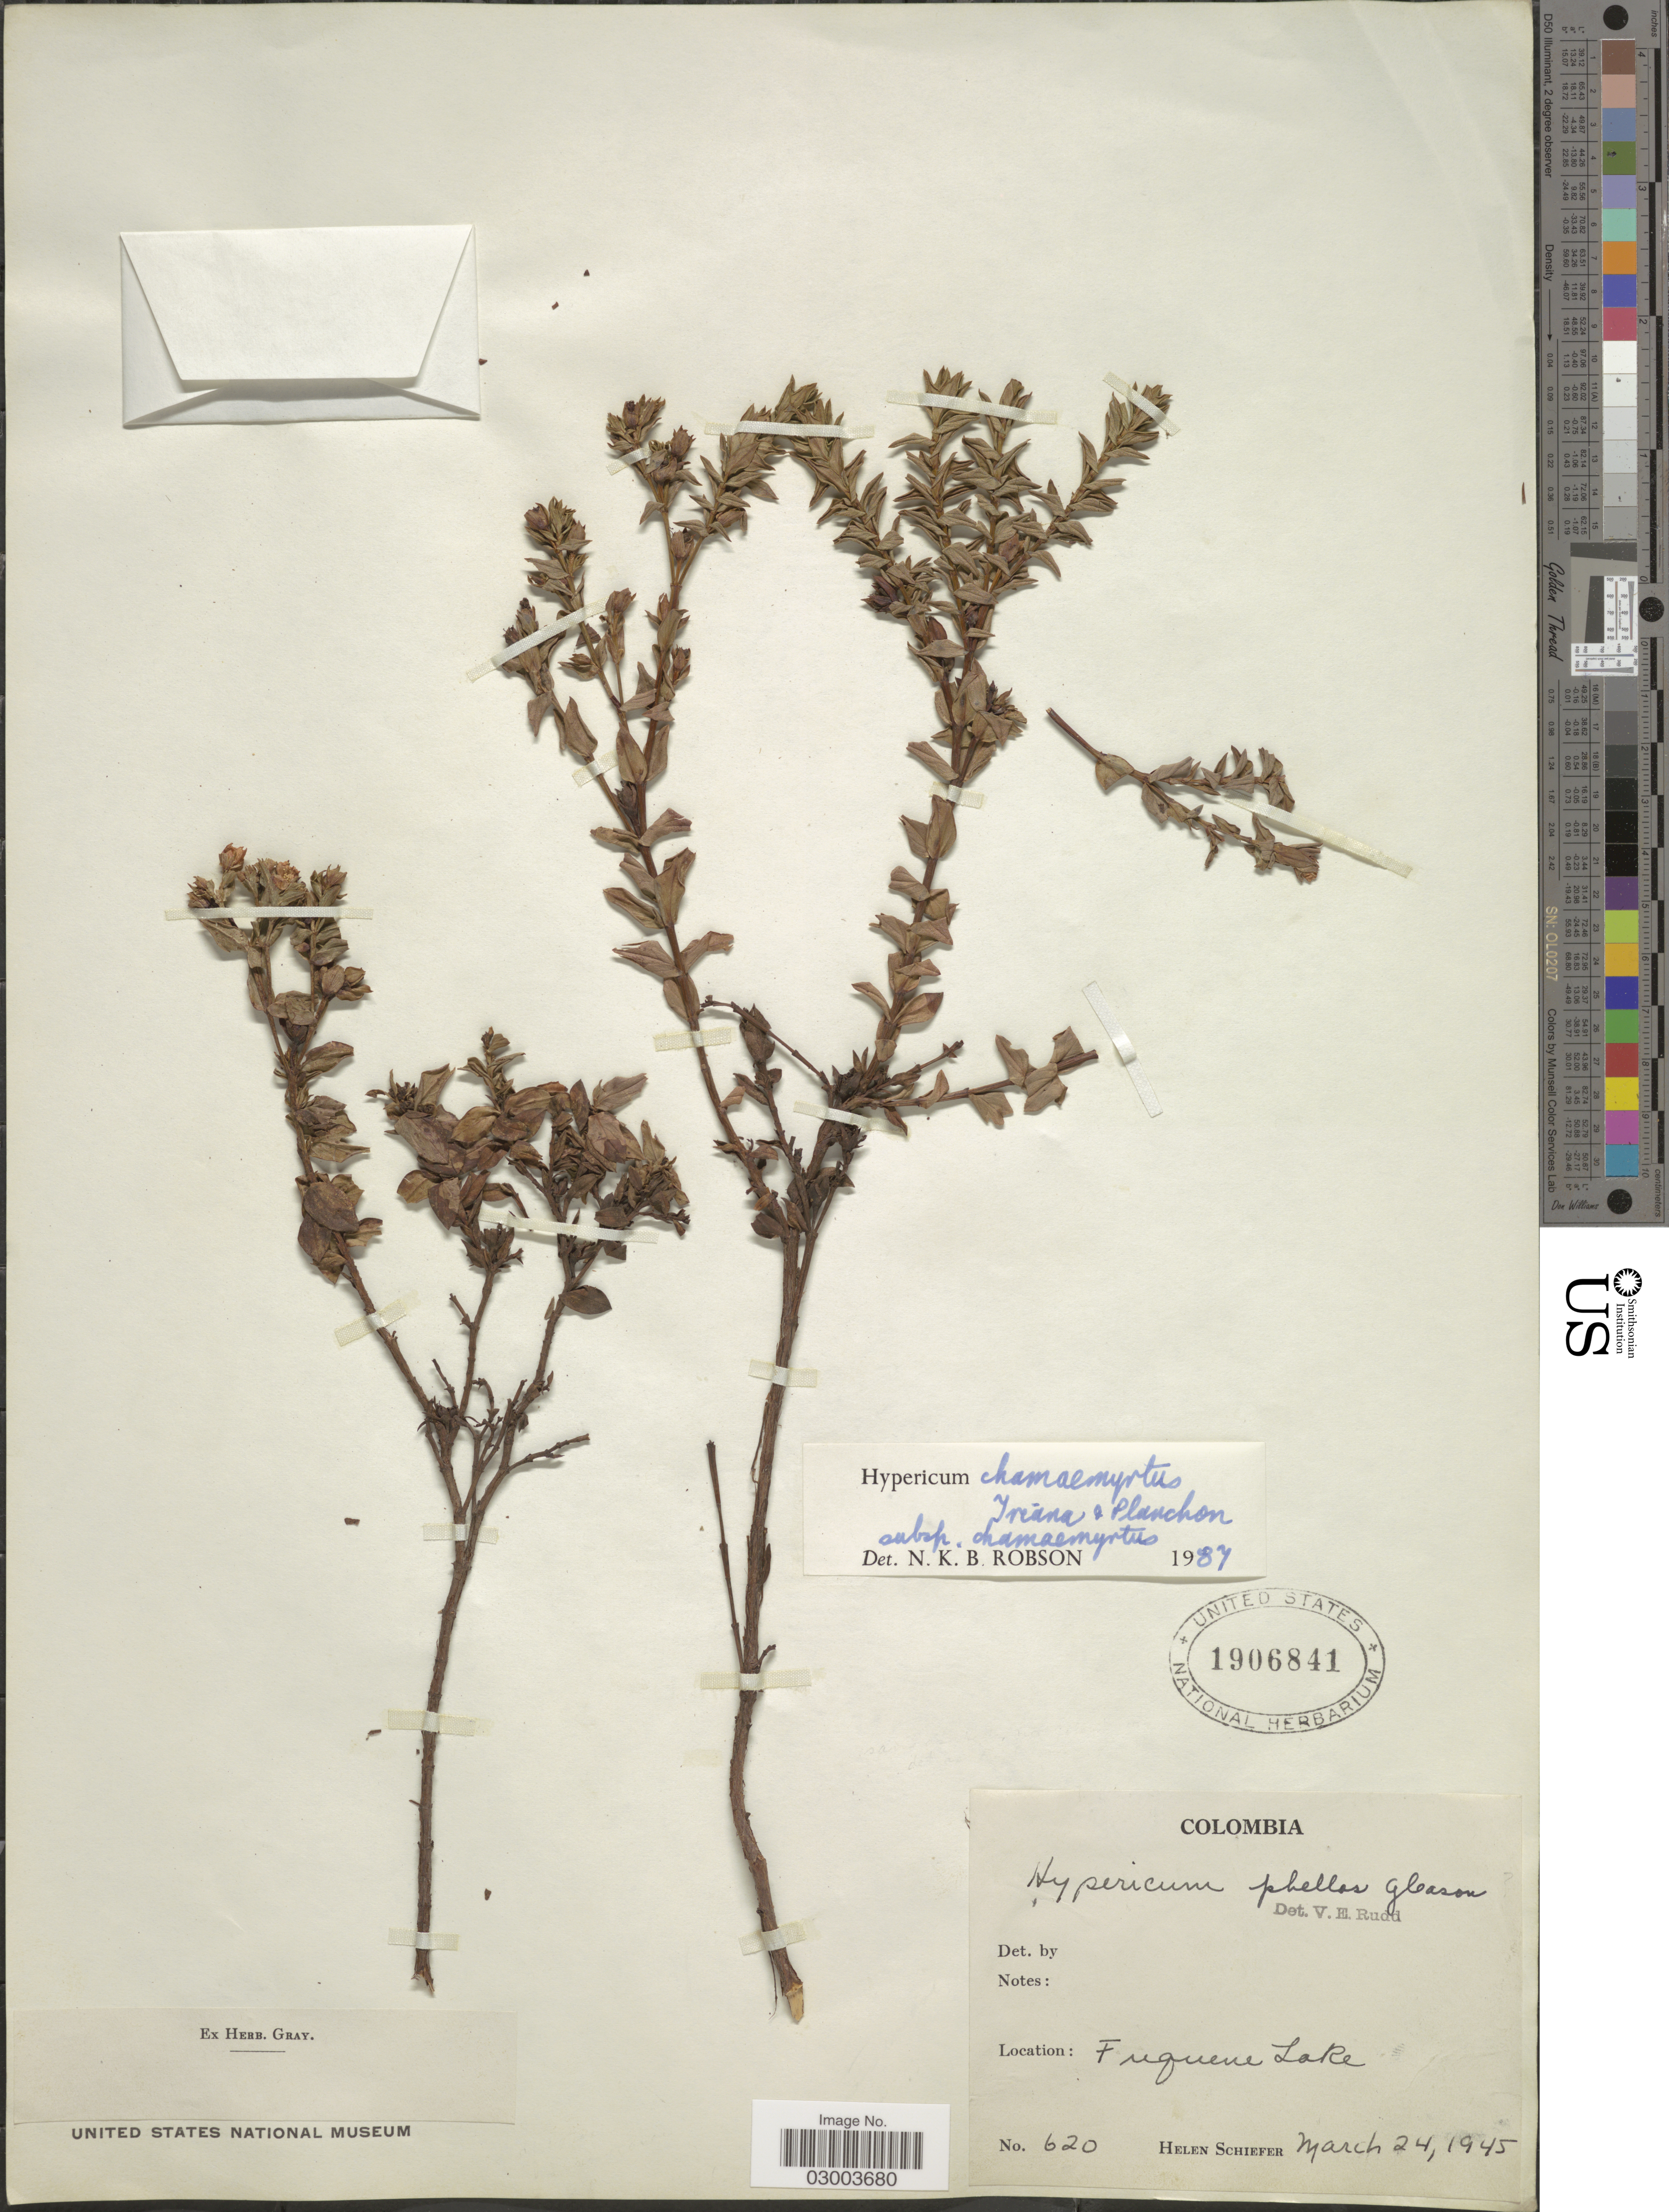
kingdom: Plantae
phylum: Tracheophyta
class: Magnoliopsida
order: Malpighiales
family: Hypericaceae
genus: Hypericum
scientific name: Hypericum chamaemyrtus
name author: Triana & Planch.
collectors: H. Schiefer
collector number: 620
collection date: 1945-03-24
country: Colombia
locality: Fuquene Lake.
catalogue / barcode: US 1906841